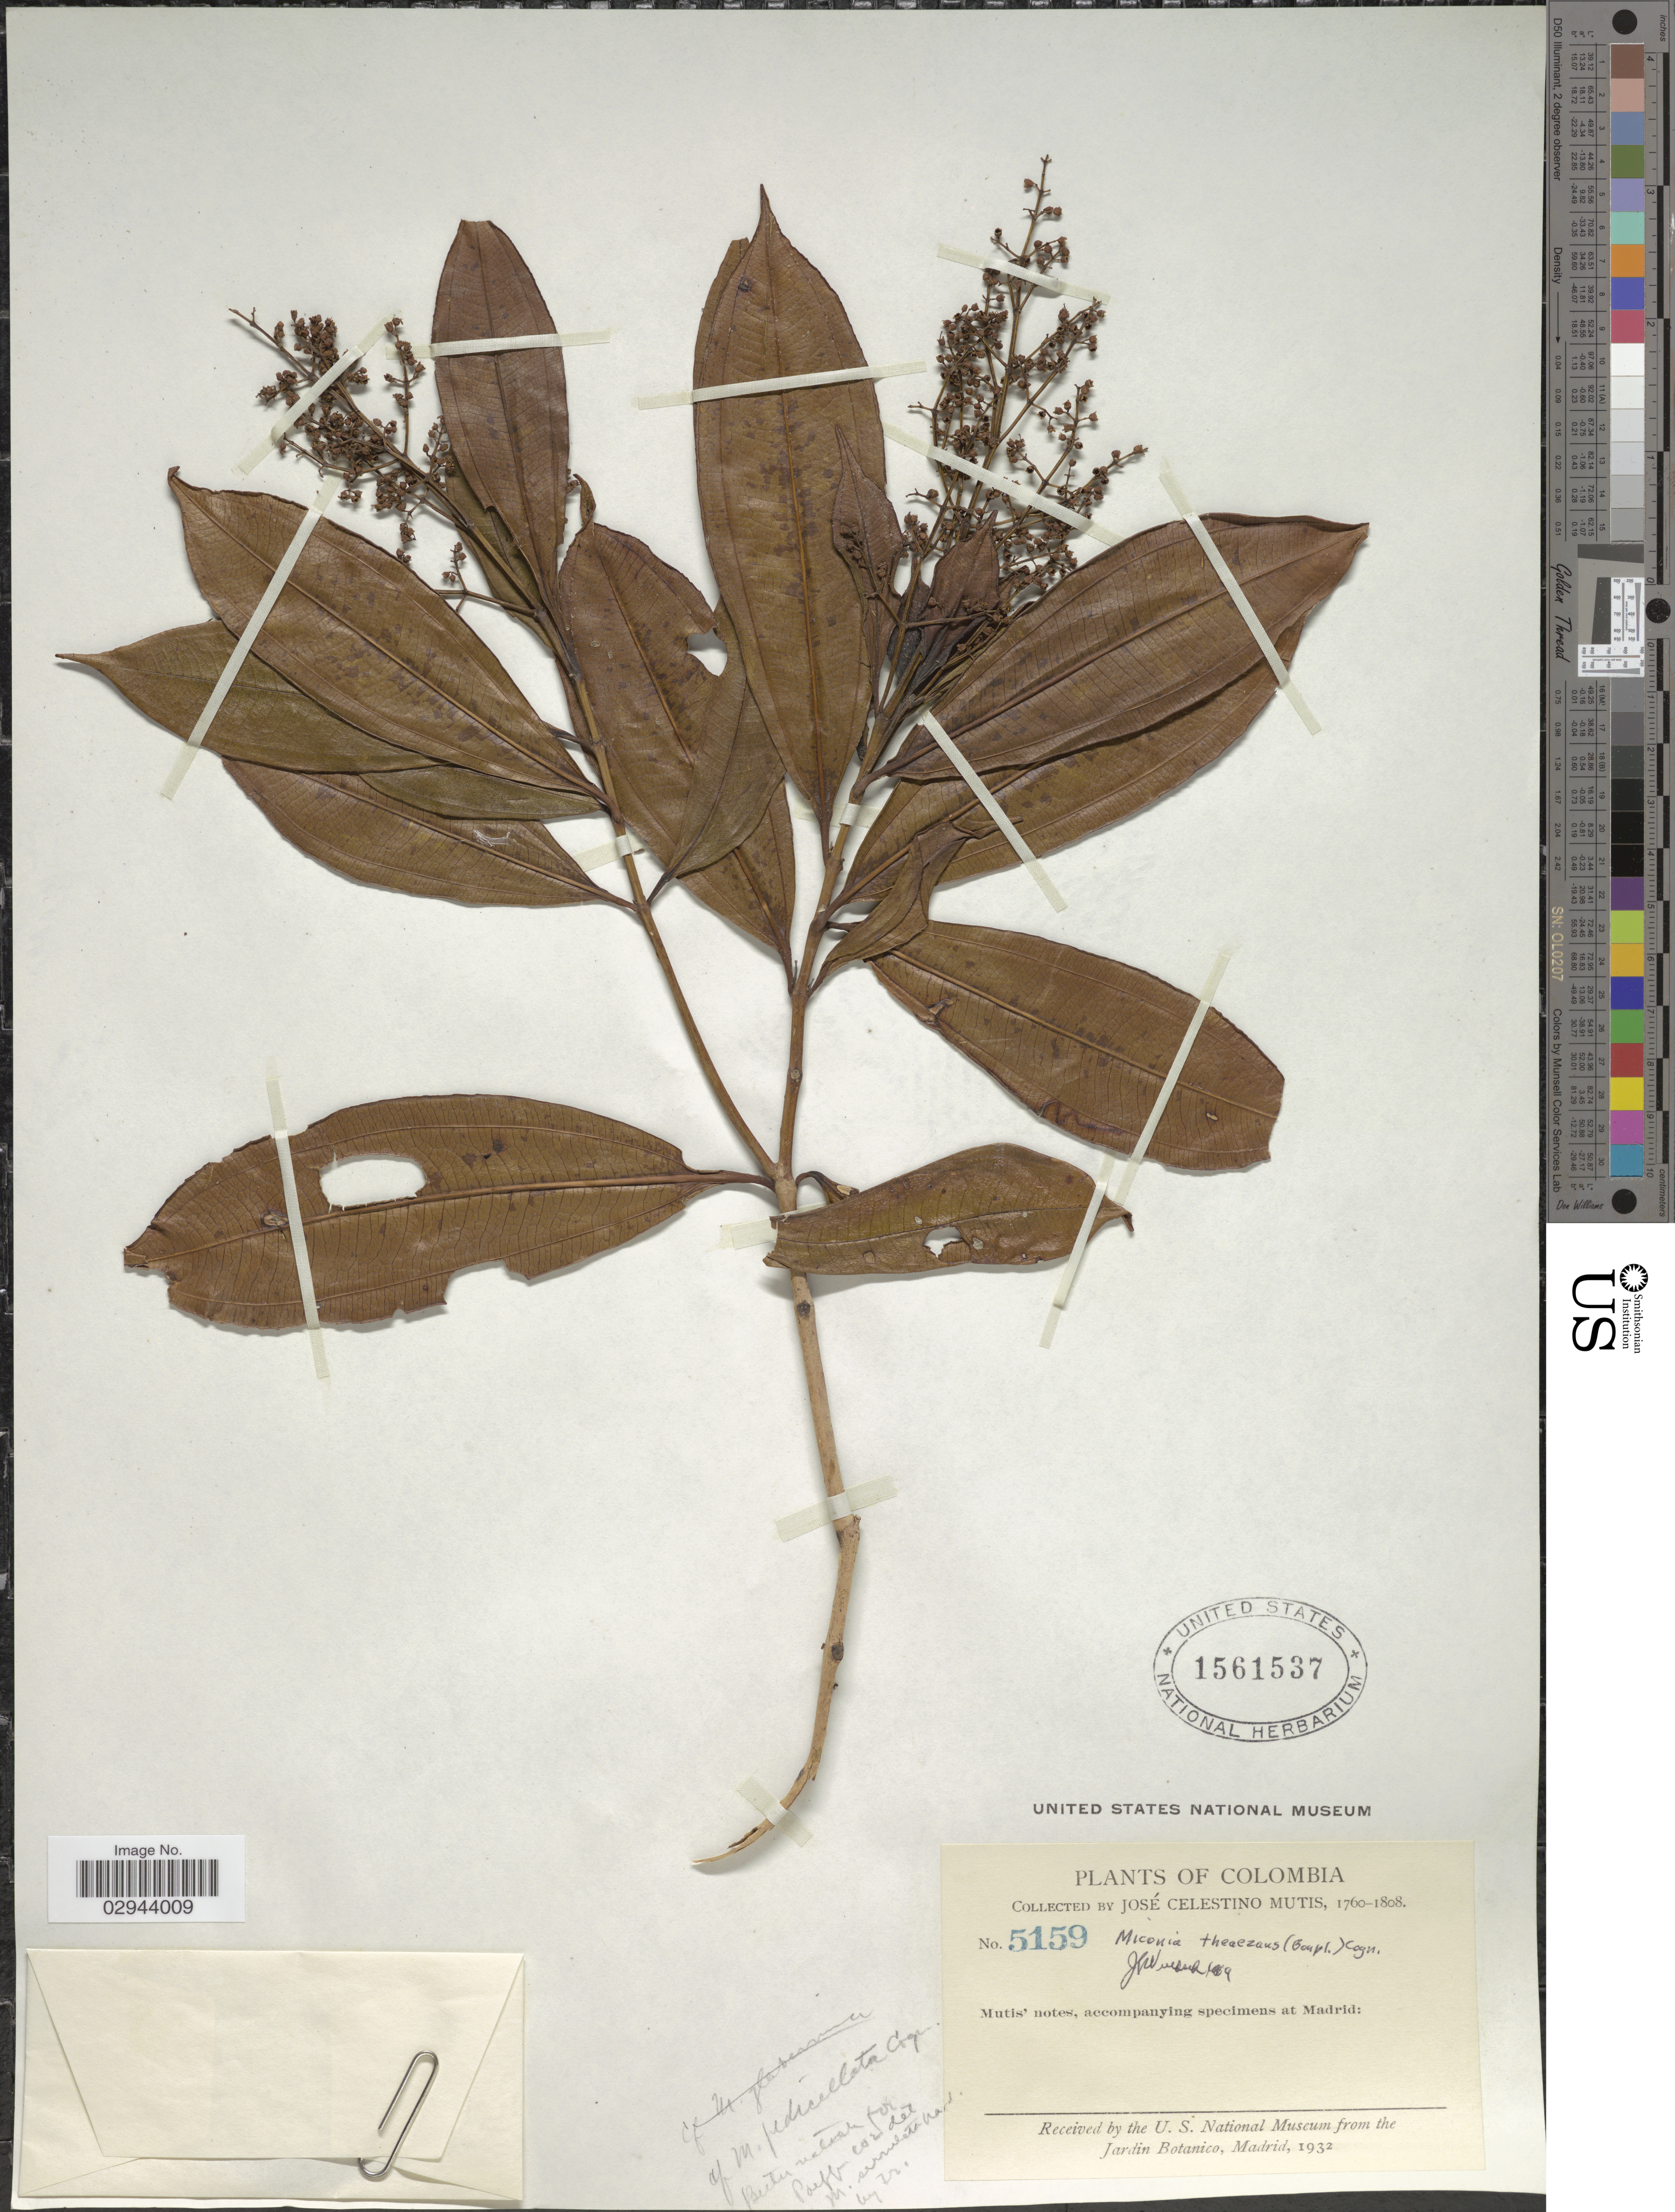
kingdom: Plantae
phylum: Tracheophyta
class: Magnoliopsida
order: Myrtales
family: Melastomataceae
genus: Miconia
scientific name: Miconia theizans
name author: (Bonpl.) Cogn.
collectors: J. C. B. Mutis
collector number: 5159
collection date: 1760/1808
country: Colombia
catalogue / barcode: US 1561537